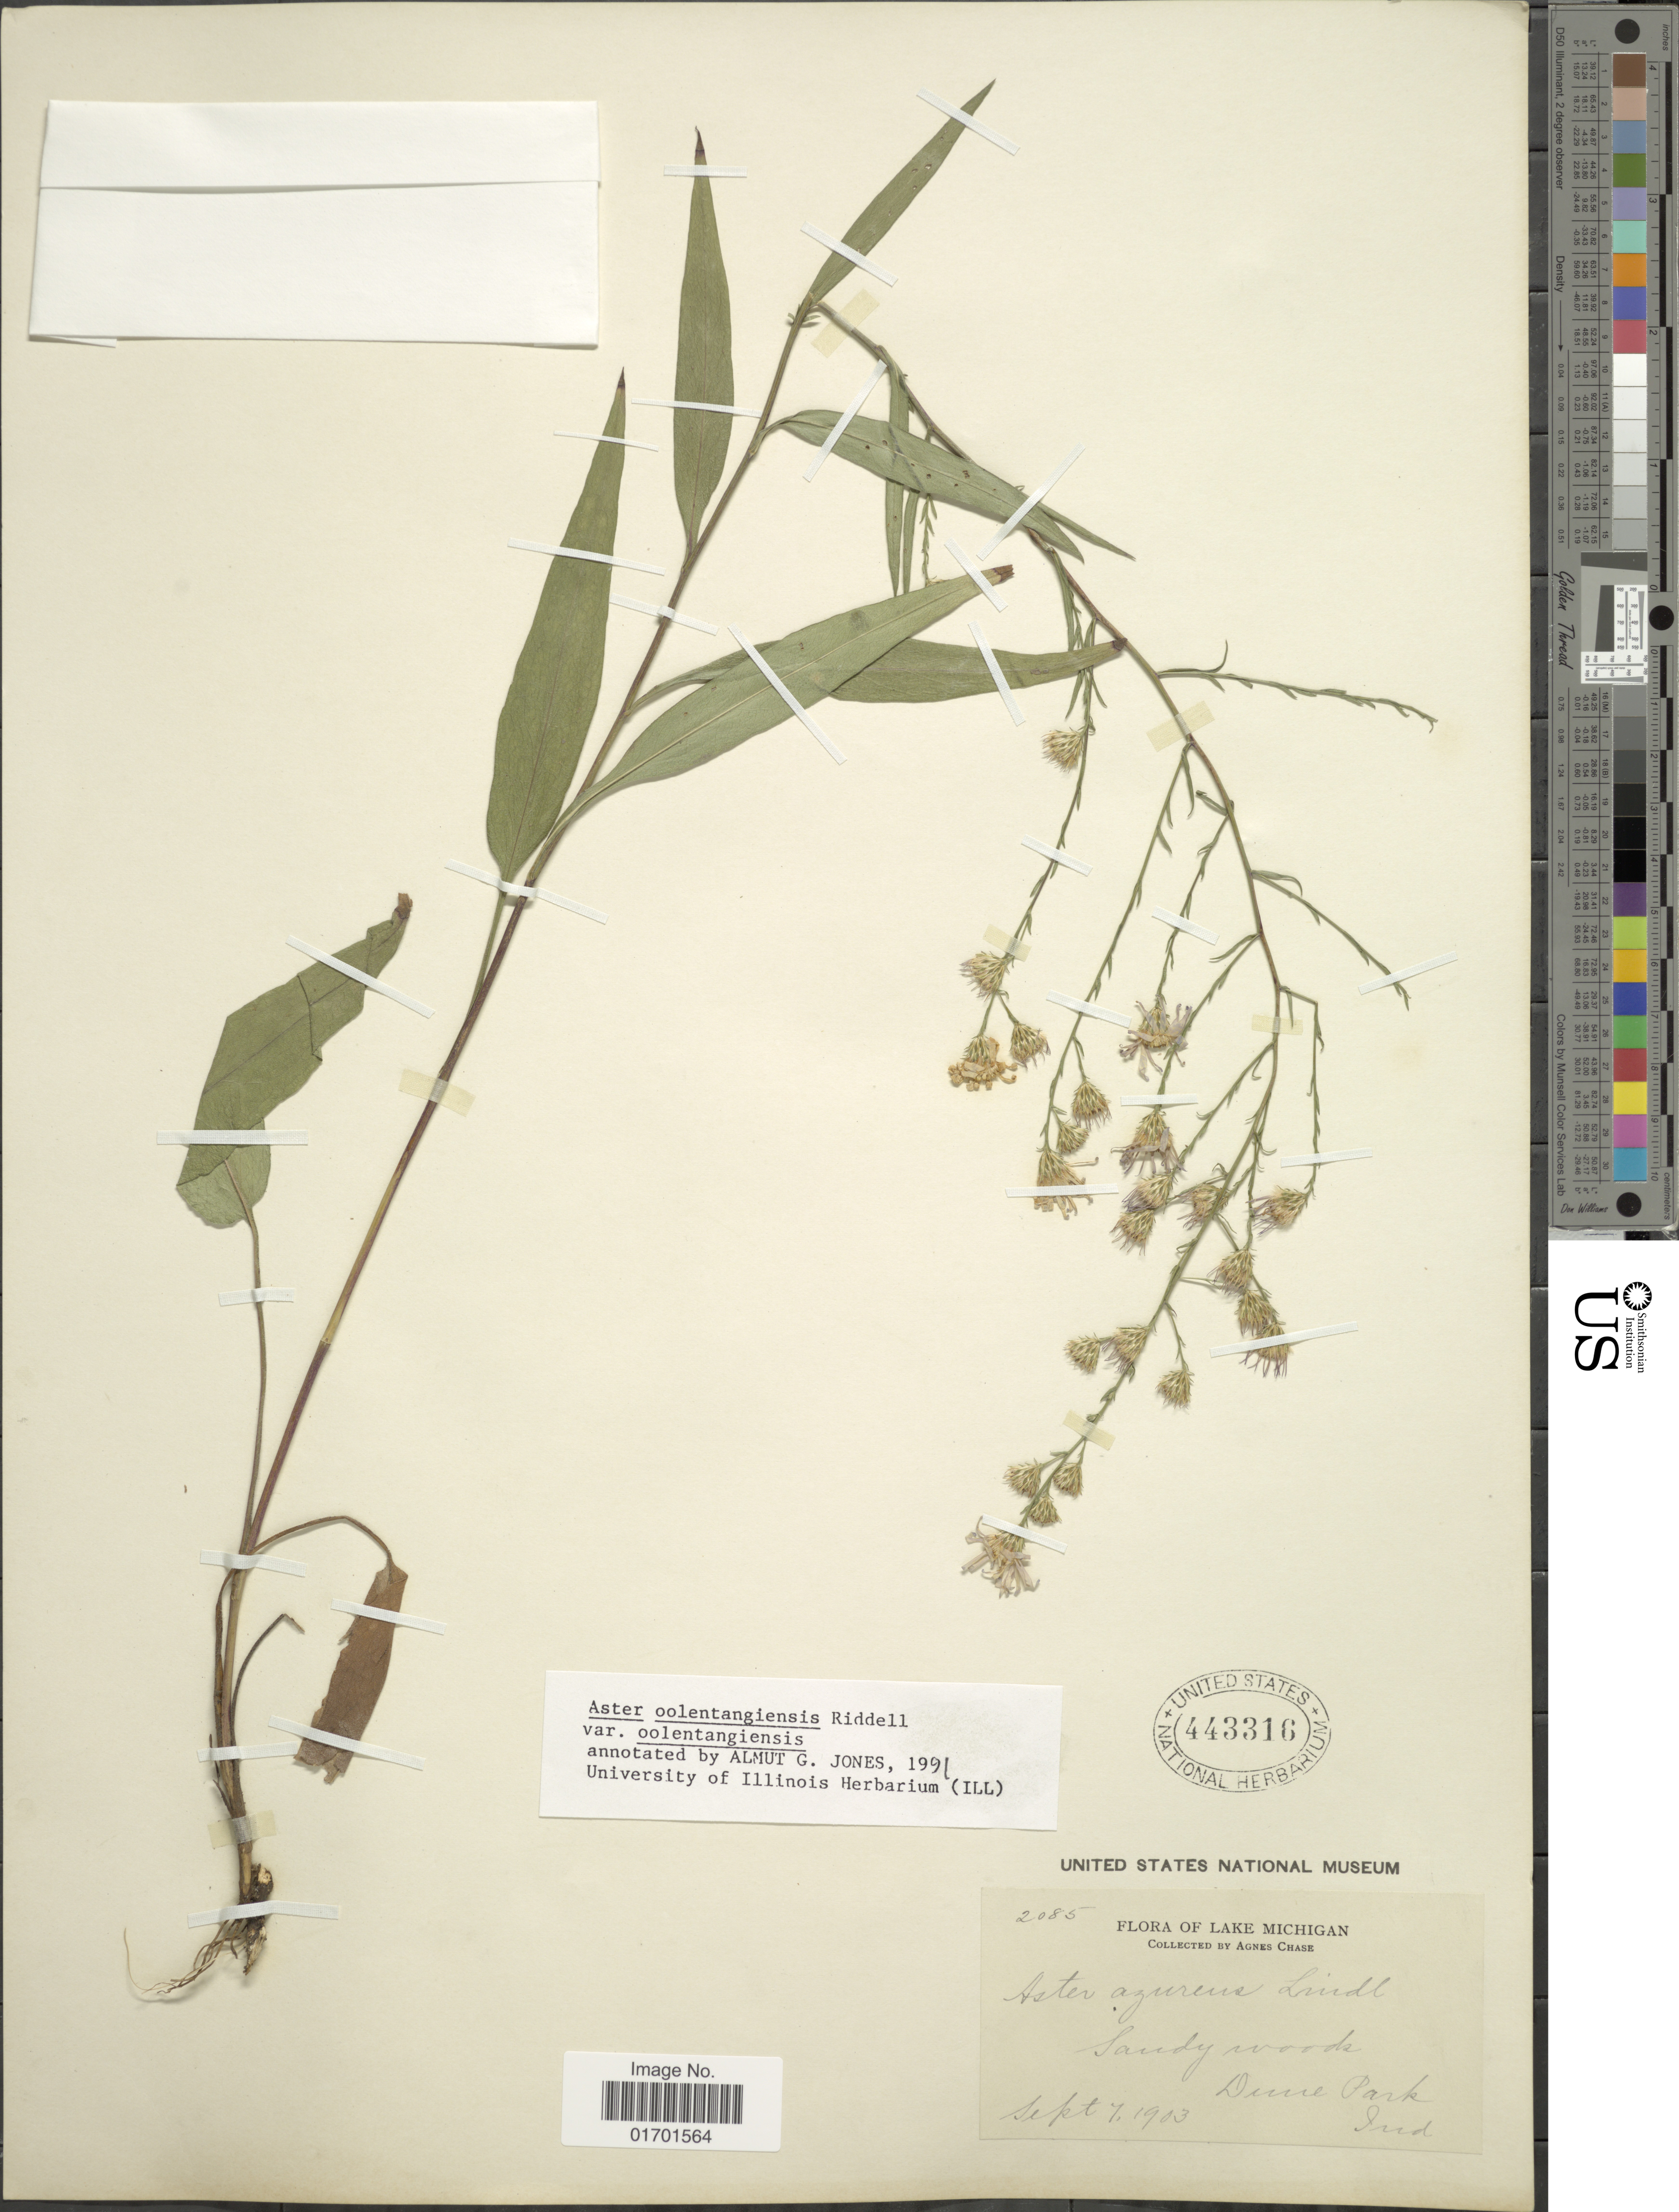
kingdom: Plantae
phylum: Tracheophyta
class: Magnoliopsida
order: Asterales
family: Asteraceae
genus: Symphyotrichum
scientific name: Symphyotrichum oolentangiense var. oolentangiense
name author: G.L. Nesom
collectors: A. Chase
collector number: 2085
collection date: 1903-09-07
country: United States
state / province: Michigan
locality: Lake Michigan, Dune Park.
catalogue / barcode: US 443316